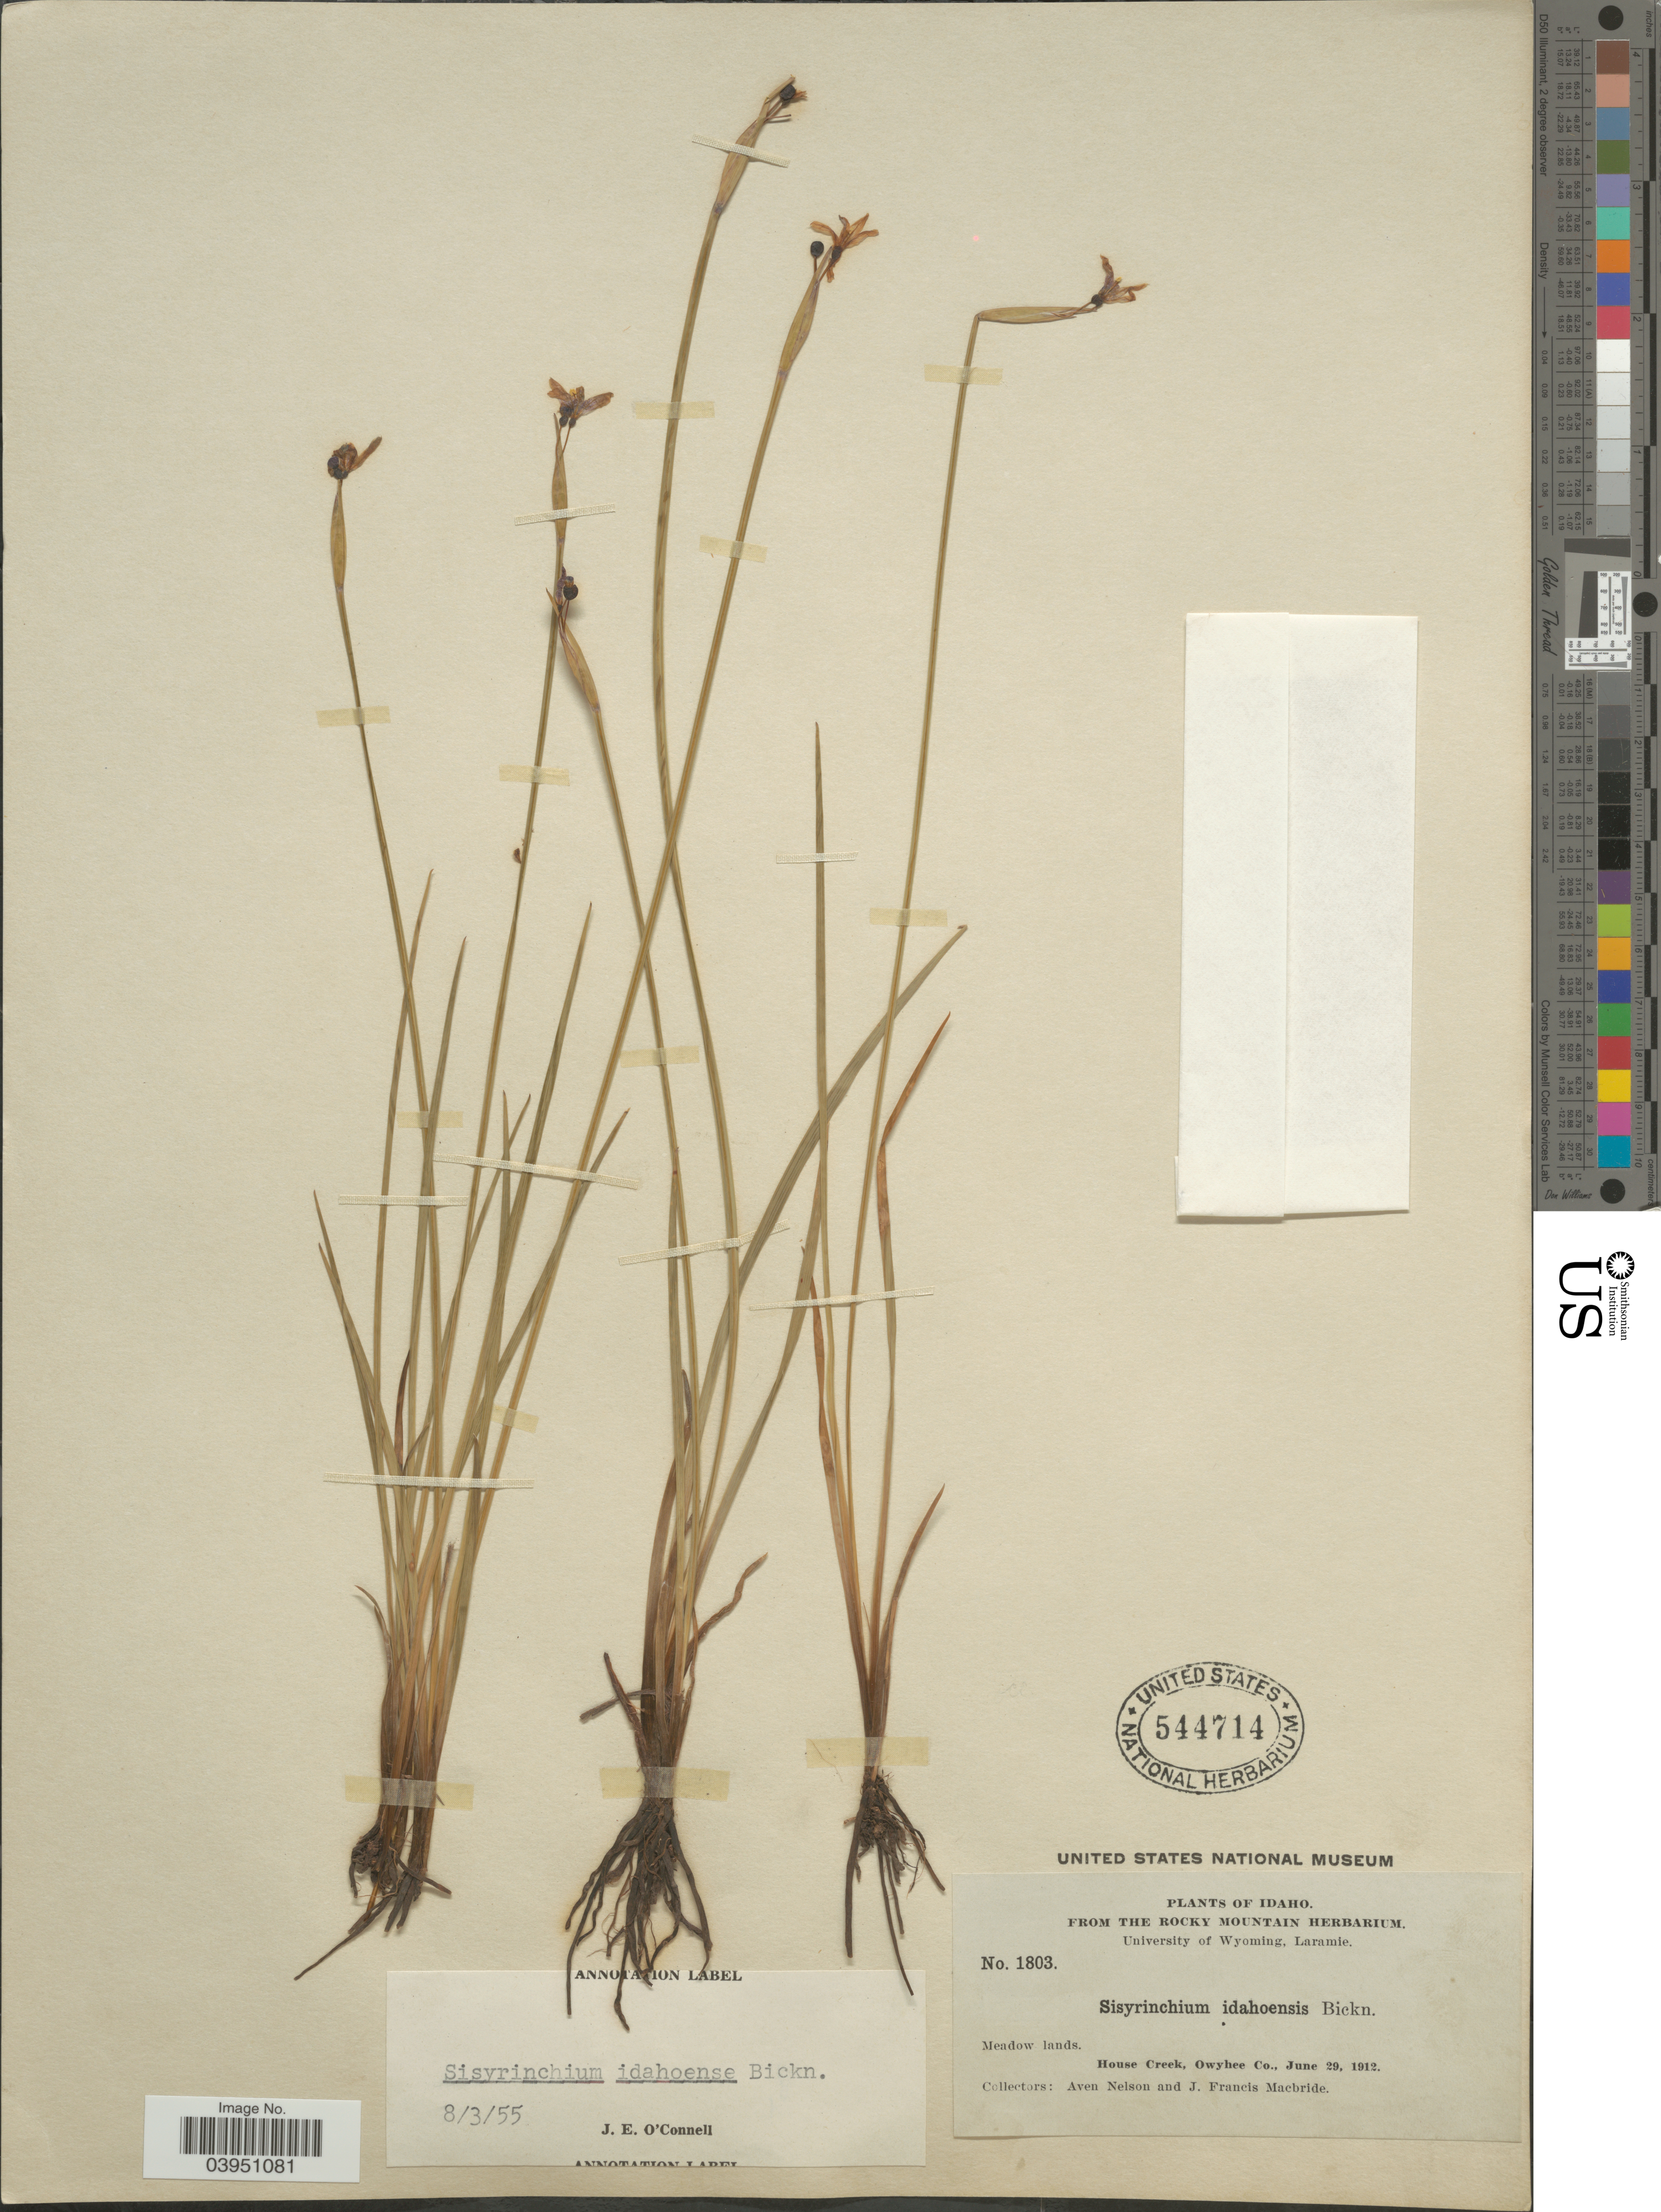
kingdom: Plantae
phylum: Tracheophyta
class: Liliopsida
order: Asparagales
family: Iridaceae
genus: Sisyrinchium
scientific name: Sisyrinchium idahoense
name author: E.P. Bicknell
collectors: A. Nelson & J. F. Macbride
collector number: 1803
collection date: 1912-06-29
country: United States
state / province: Idaho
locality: Meadow lands. House Creek, Owyhee Co.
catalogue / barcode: US 544714